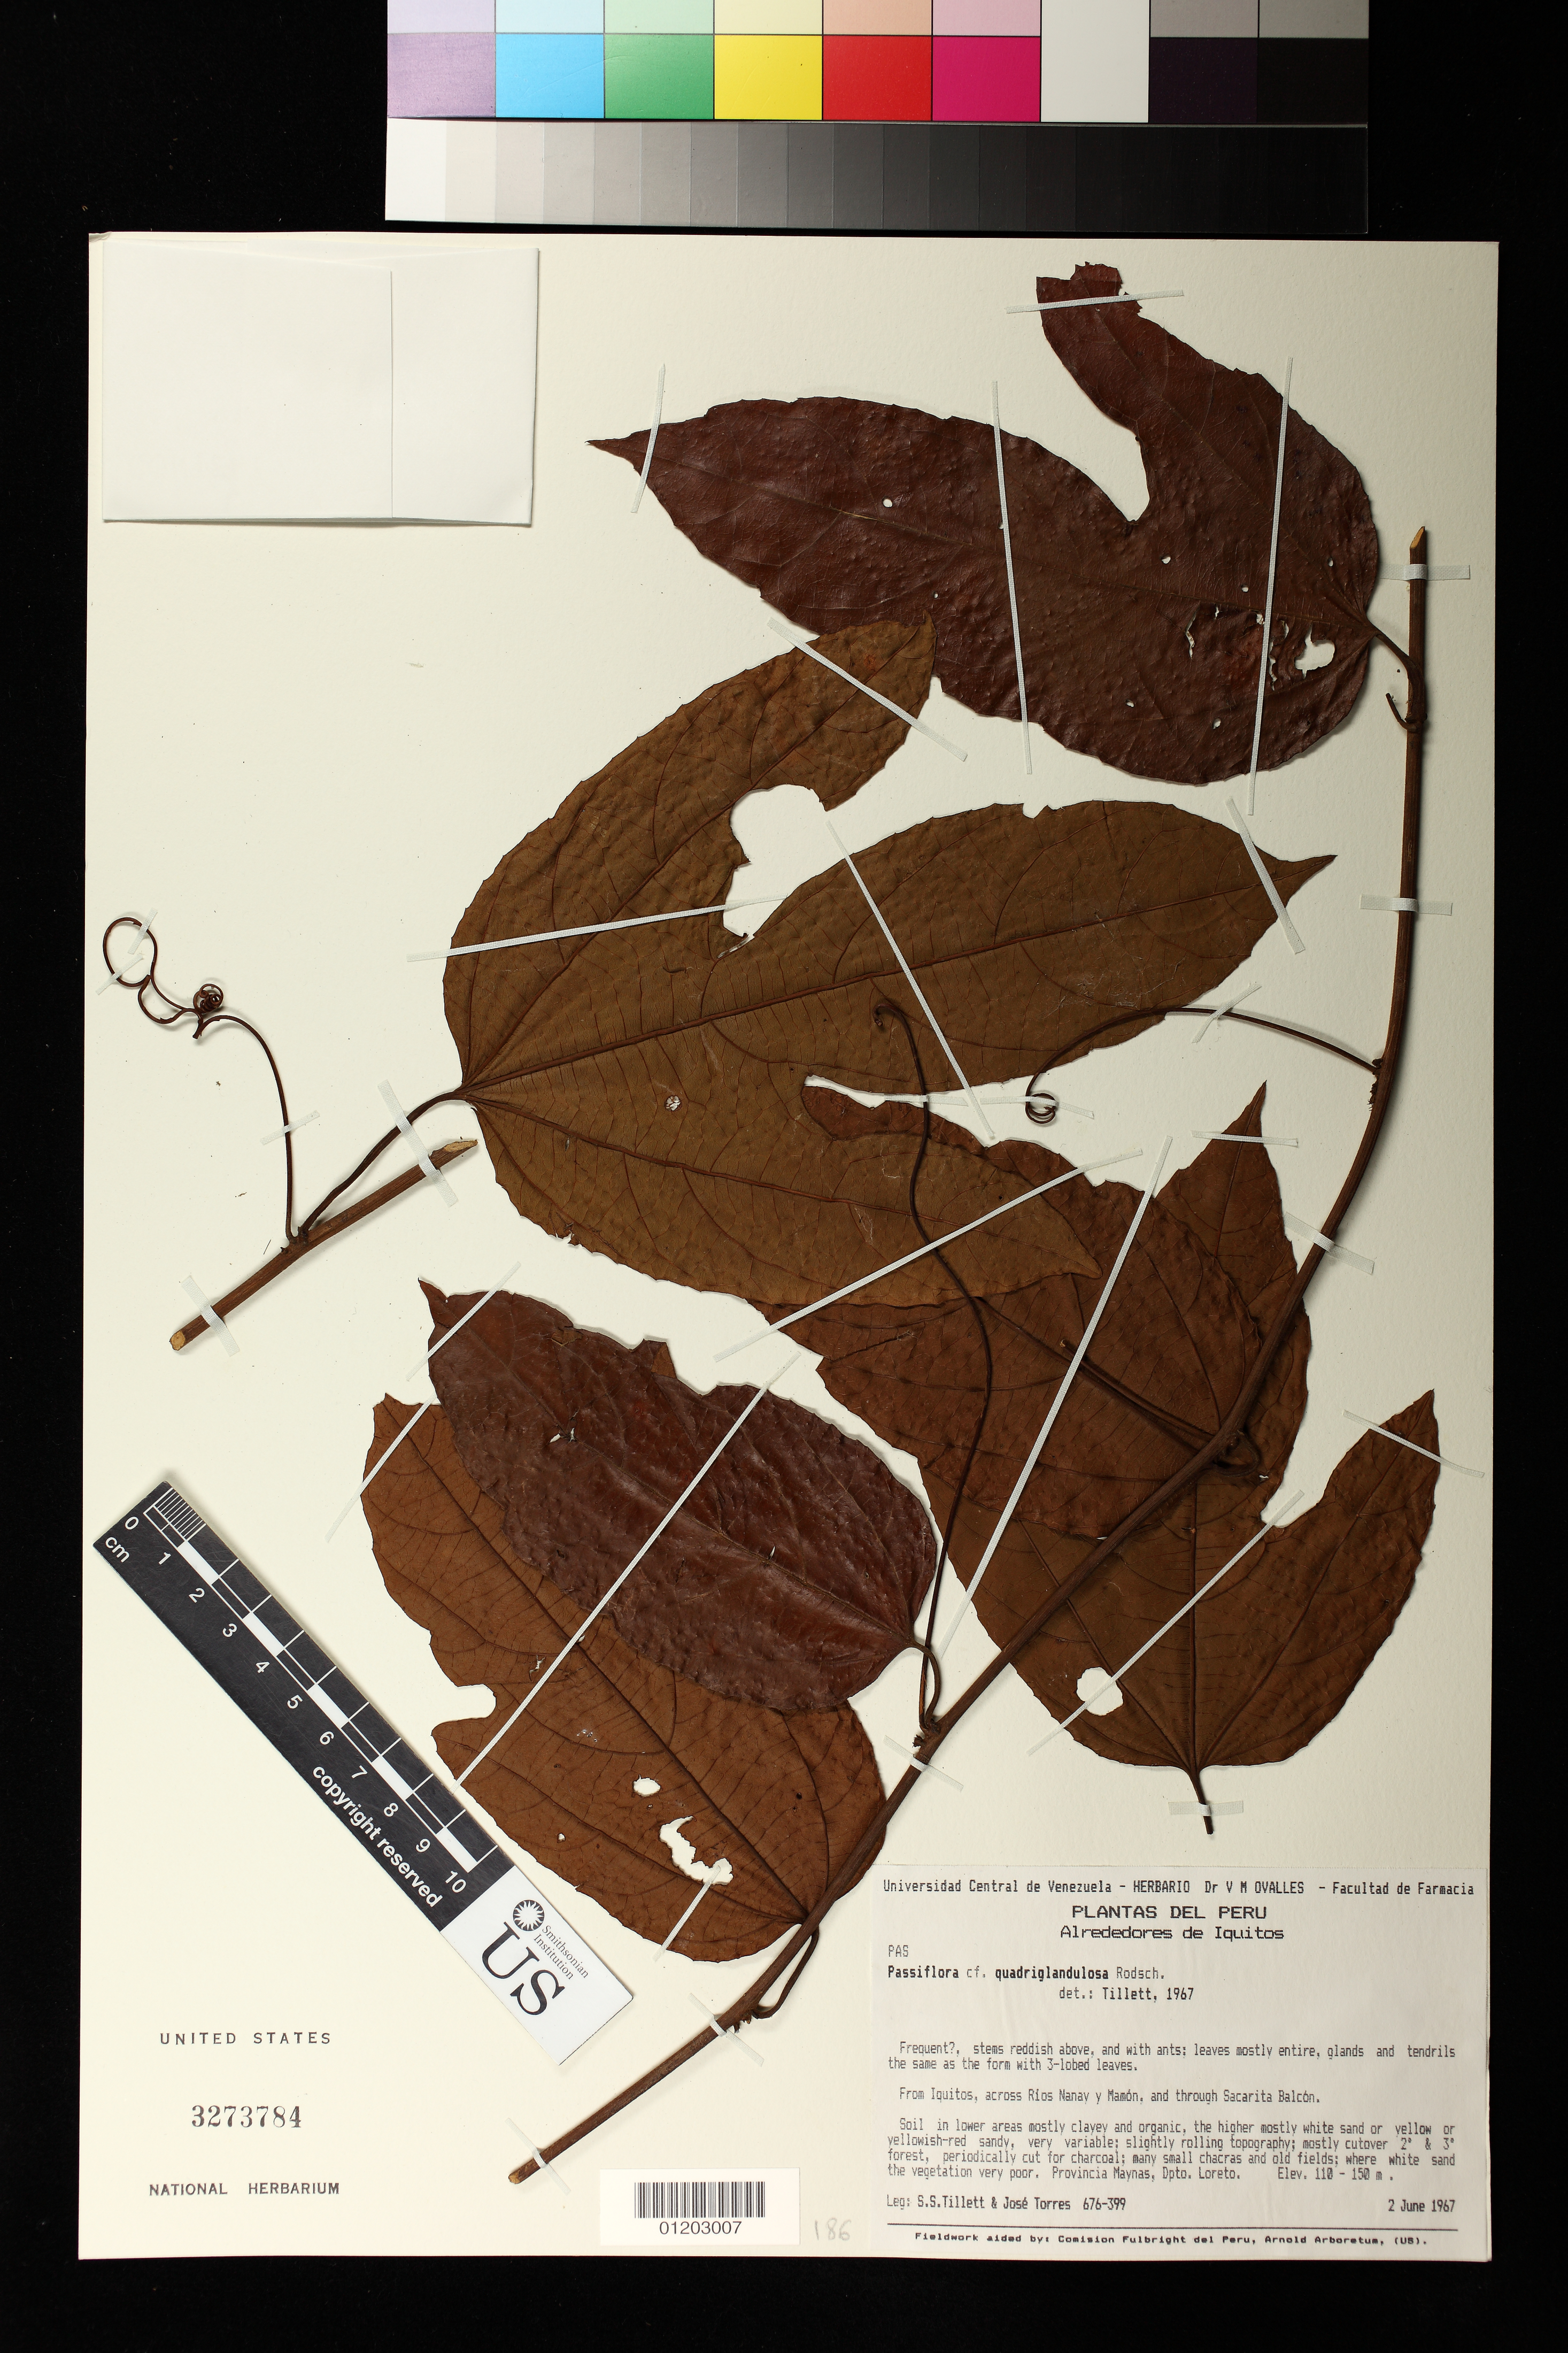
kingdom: Plantae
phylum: Tracheophyta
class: Magnoliopsida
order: Malpighiales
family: Passifloraceae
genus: Passiflora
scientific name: Passiflora quadriglandulosa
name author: Rodschied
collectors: S. S. Tillett & J. Torres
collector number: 676-399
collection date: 1967-06-02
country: Peru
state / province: Loreto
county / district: Maynas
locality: From Iquitos, across Rios Nanay y Mamon, and through Sacarita Balcon.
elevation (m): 110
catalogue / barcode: US 3273784